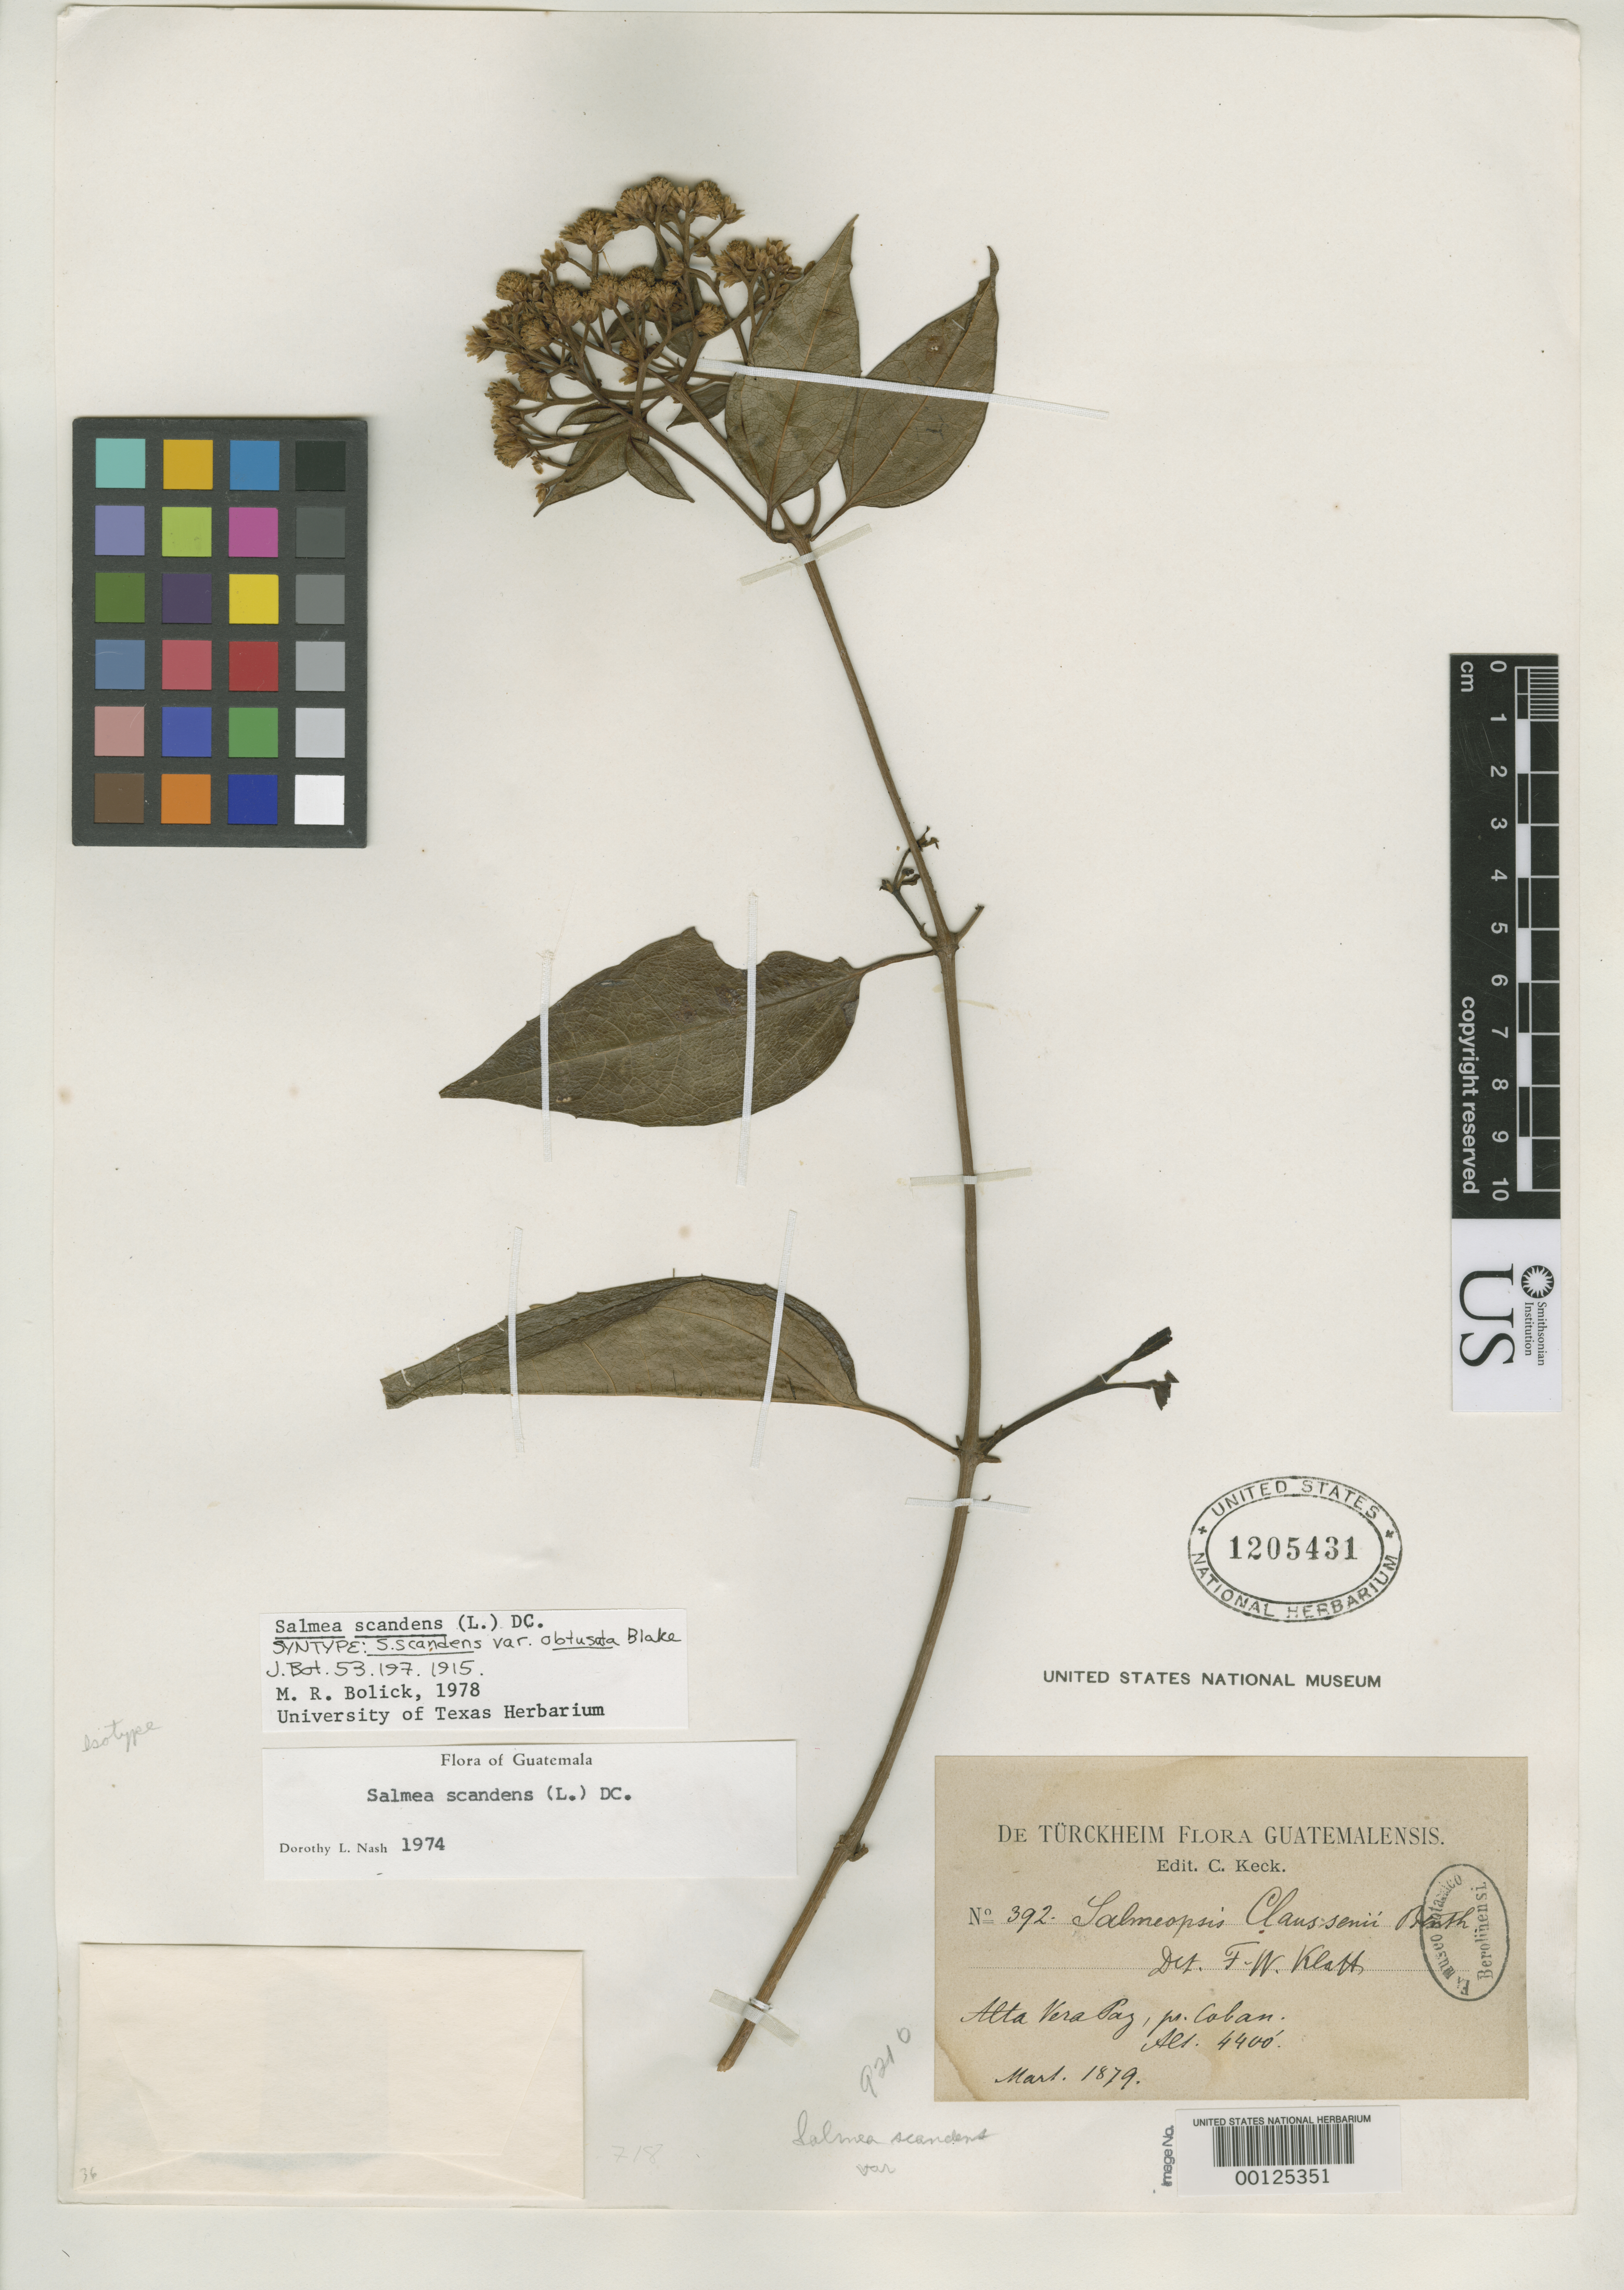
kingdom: Plantae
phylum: Tracheophyta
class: Magnoliopsida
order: Asterales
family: Asteraceae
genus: Salmea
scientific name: Salmea scandens var. obtusata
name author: S.F. Blake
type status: Isotype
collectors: H. von Türckheim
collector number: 392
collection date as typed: Mar 1879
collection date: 1879-03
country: Guatemala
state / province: Alta Verapaz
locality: Near Cobán.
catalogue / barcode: US 1205431